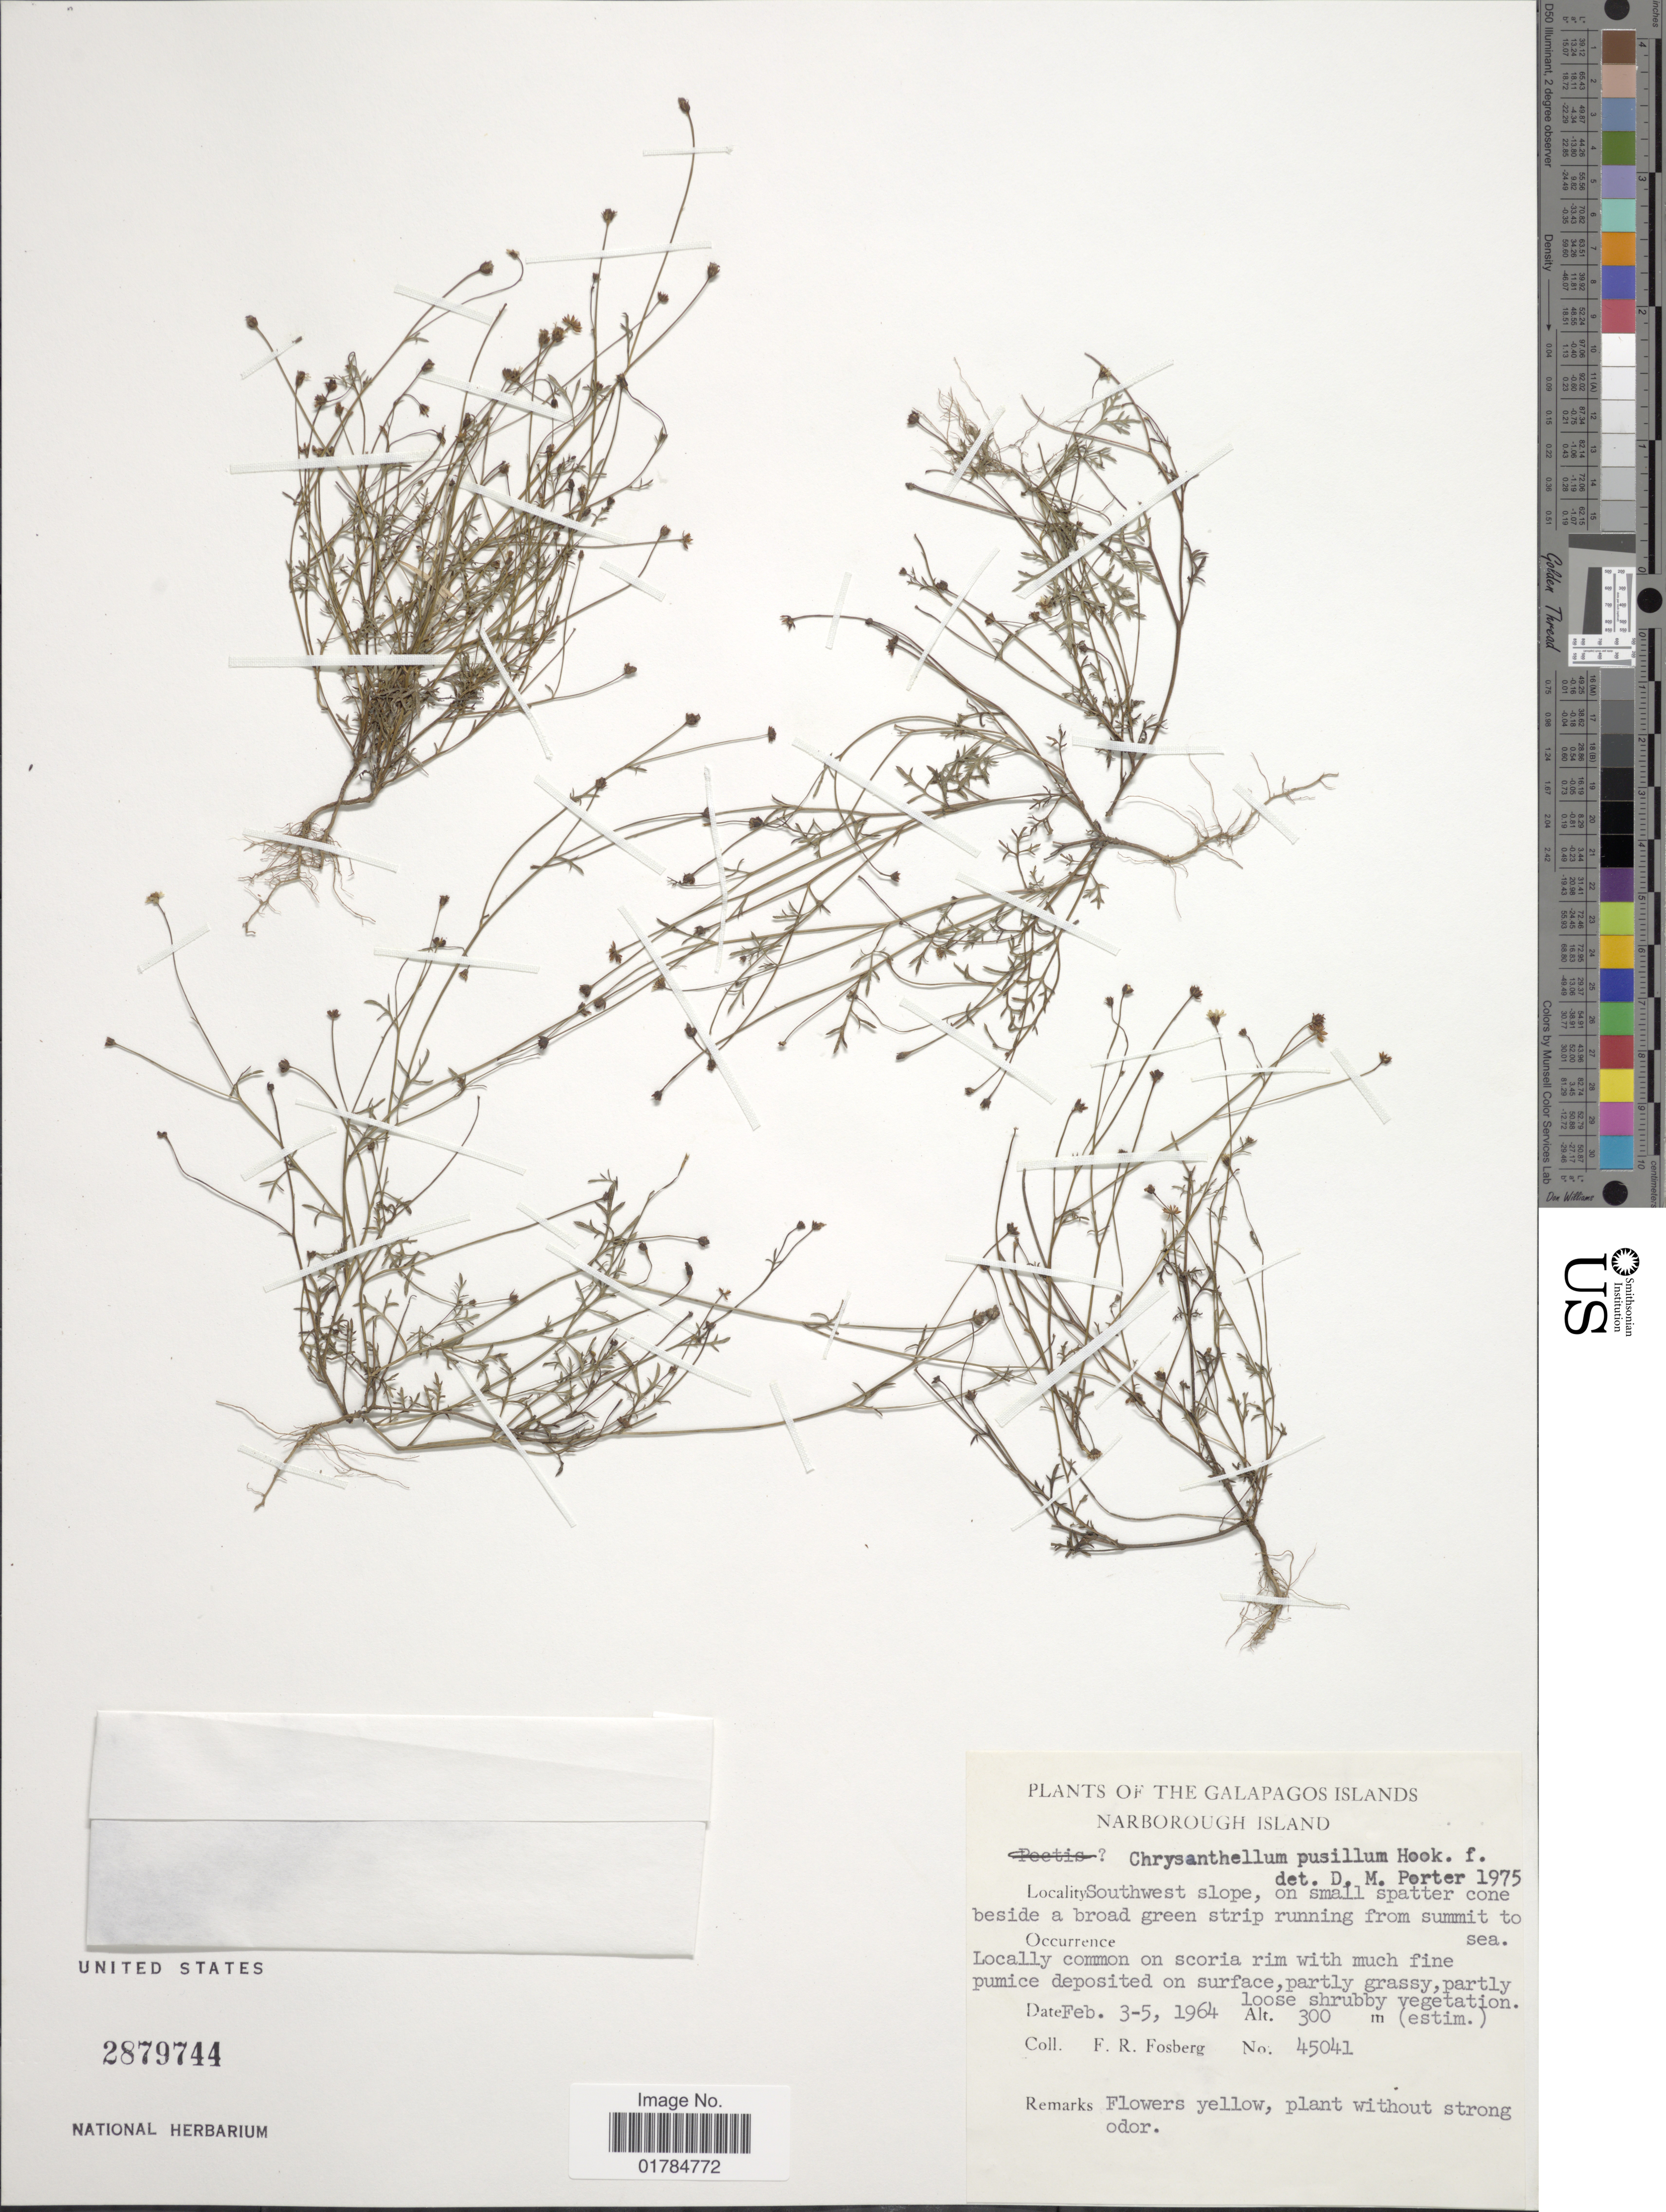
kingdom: Plantae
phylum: Tracheophyta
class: Magnoliopsida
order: Asterales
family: Asteraceae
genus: Chrysanthellum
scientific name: Chrysanthellum pusillum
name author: Hook. f.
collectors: F. R. Fosberg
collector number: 45041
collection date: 1964-02-03/1964-02-05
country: Ecuador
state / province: Colón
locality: Narborough Island, Southwest slope, on small spatter cone beside a broad green strip running from summit to sea, Galapagos Island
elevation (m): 300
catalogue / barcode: US 2879744